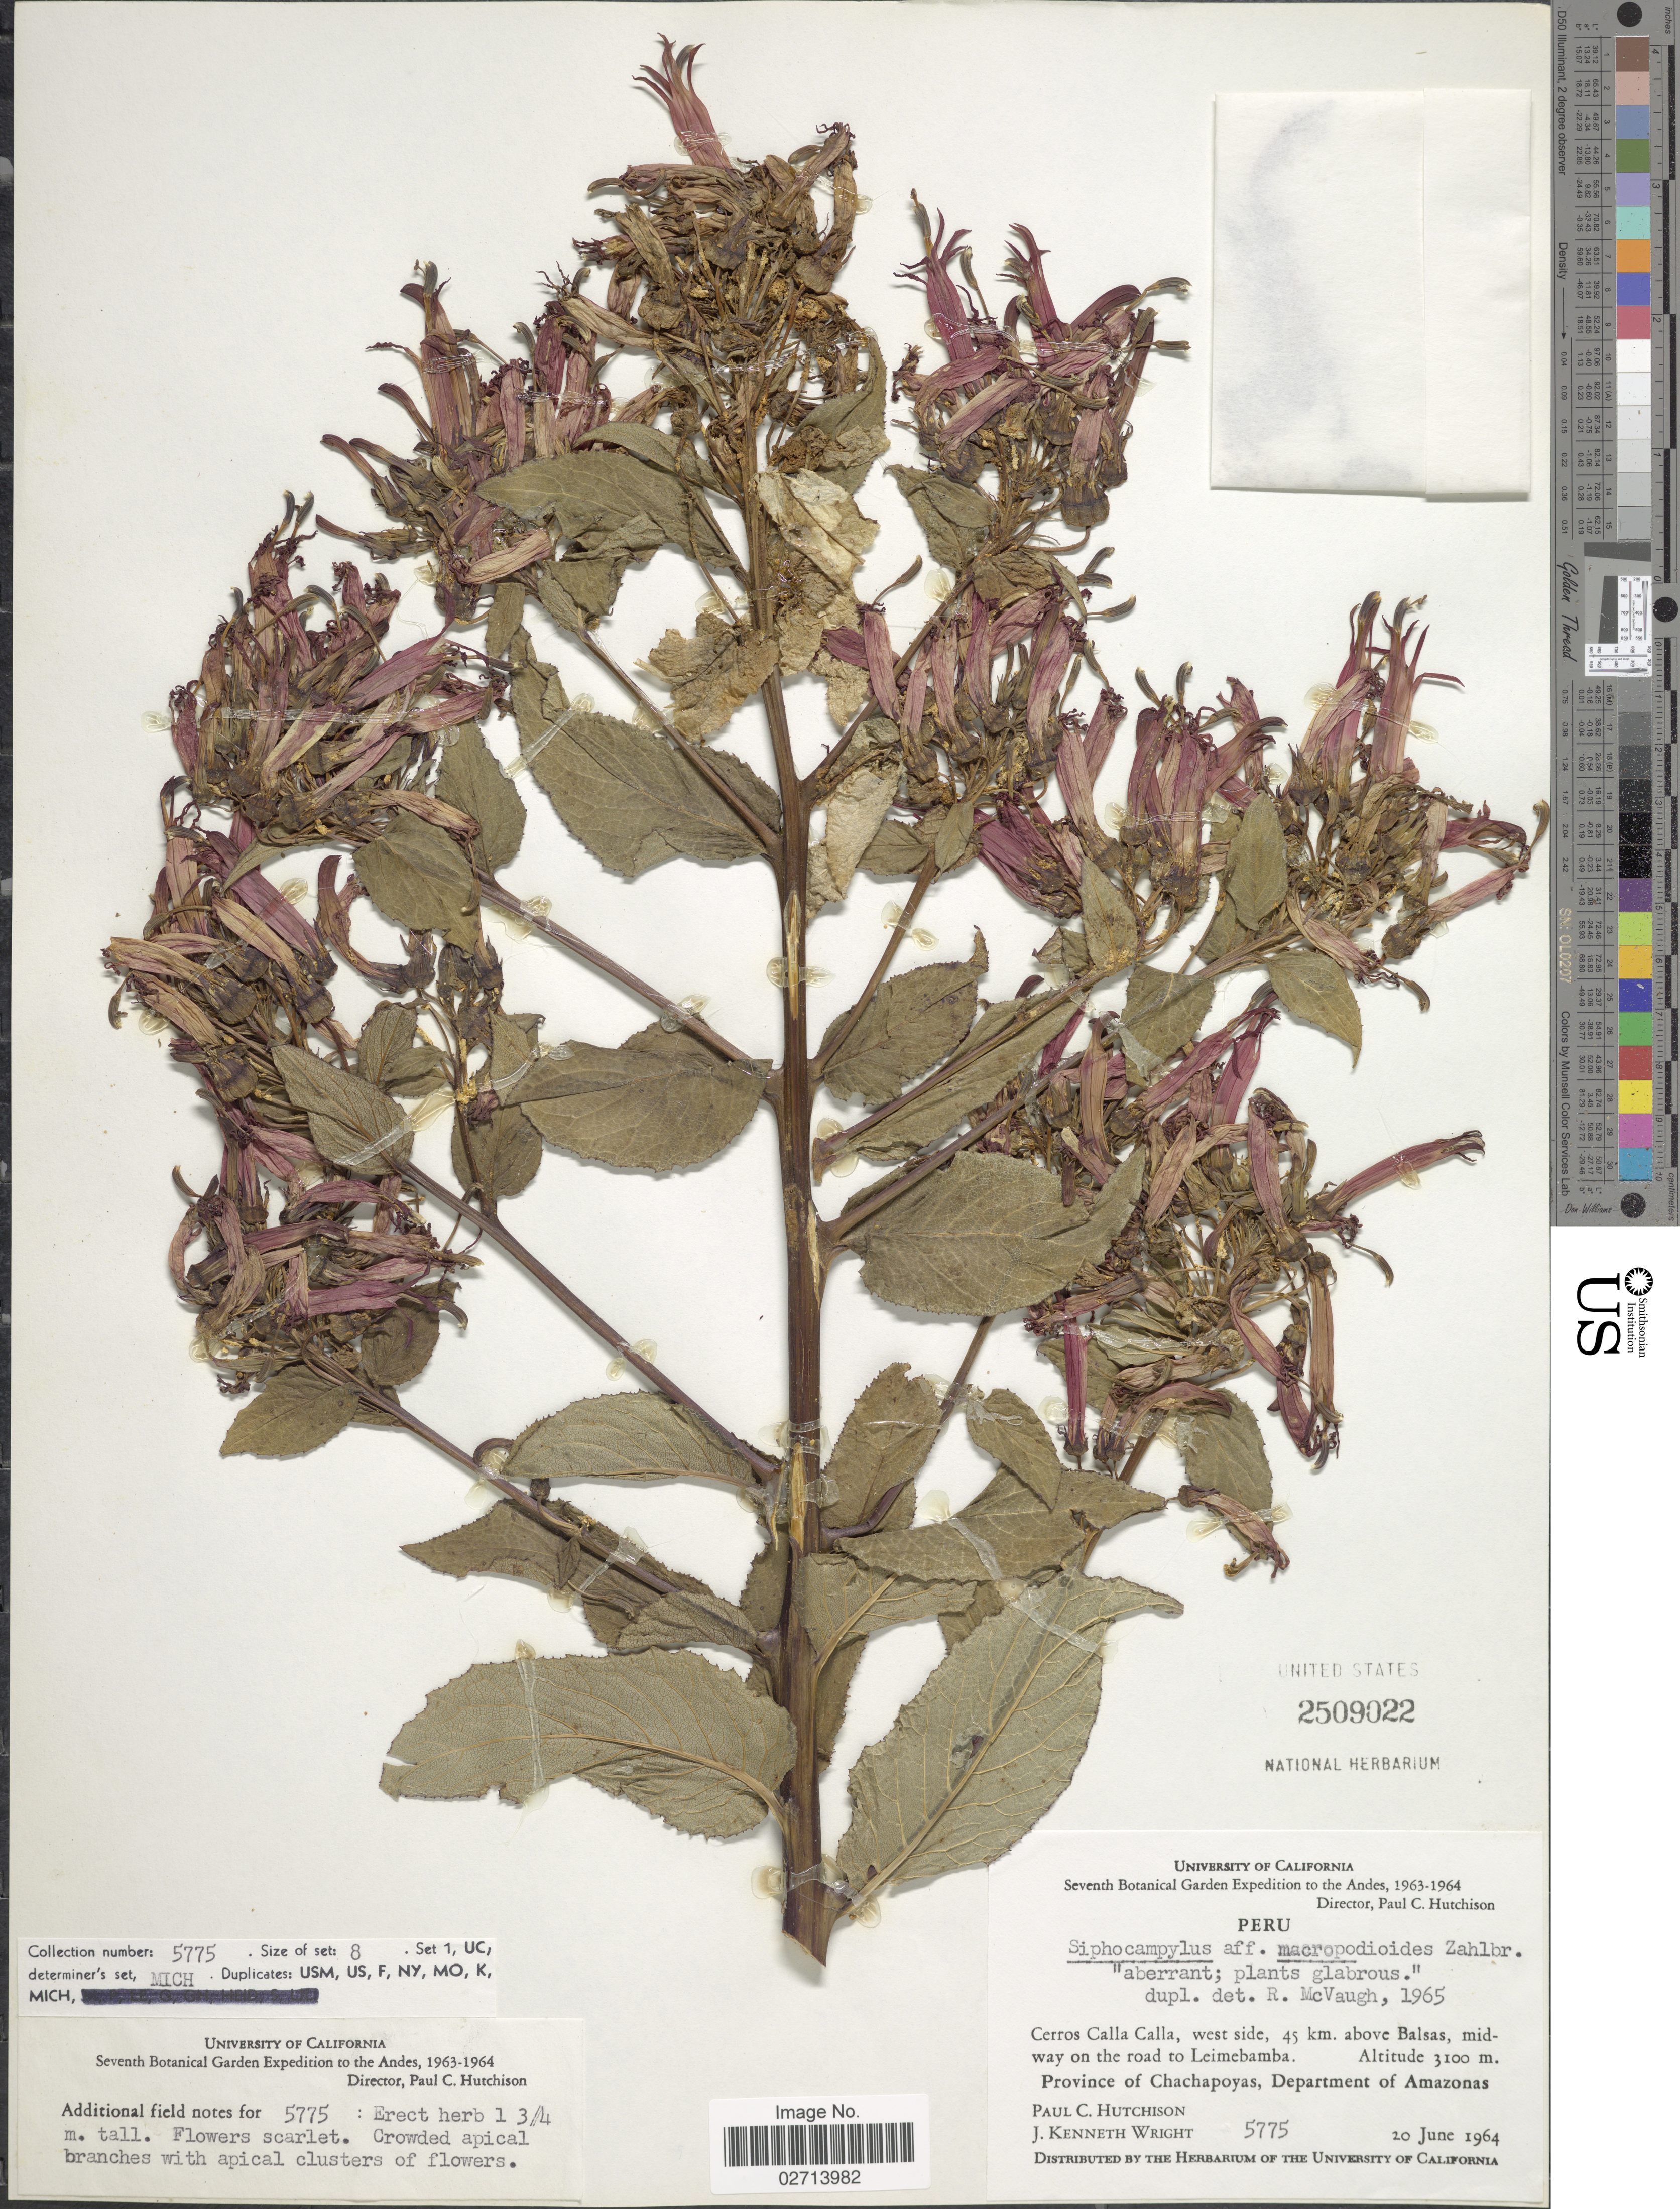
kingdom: Plantae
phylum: Tracheophyta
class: Magnoliopsida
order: Asterales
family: Campanulaceae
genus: Siphocampylus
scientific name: Siphocampylus macropodoides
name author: Zahlbr.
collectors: P. C. Hutchison & J. K. Wright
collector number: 5775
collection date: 1964-06-20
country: Peru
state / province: Amazonas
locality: Cerros Calla Calla, west side, 45 km. above Balsas, midway on the road to Leimebamba. Province of Chachapoyas, Department of Amazonas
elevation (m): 3100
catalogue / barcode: US 2509022